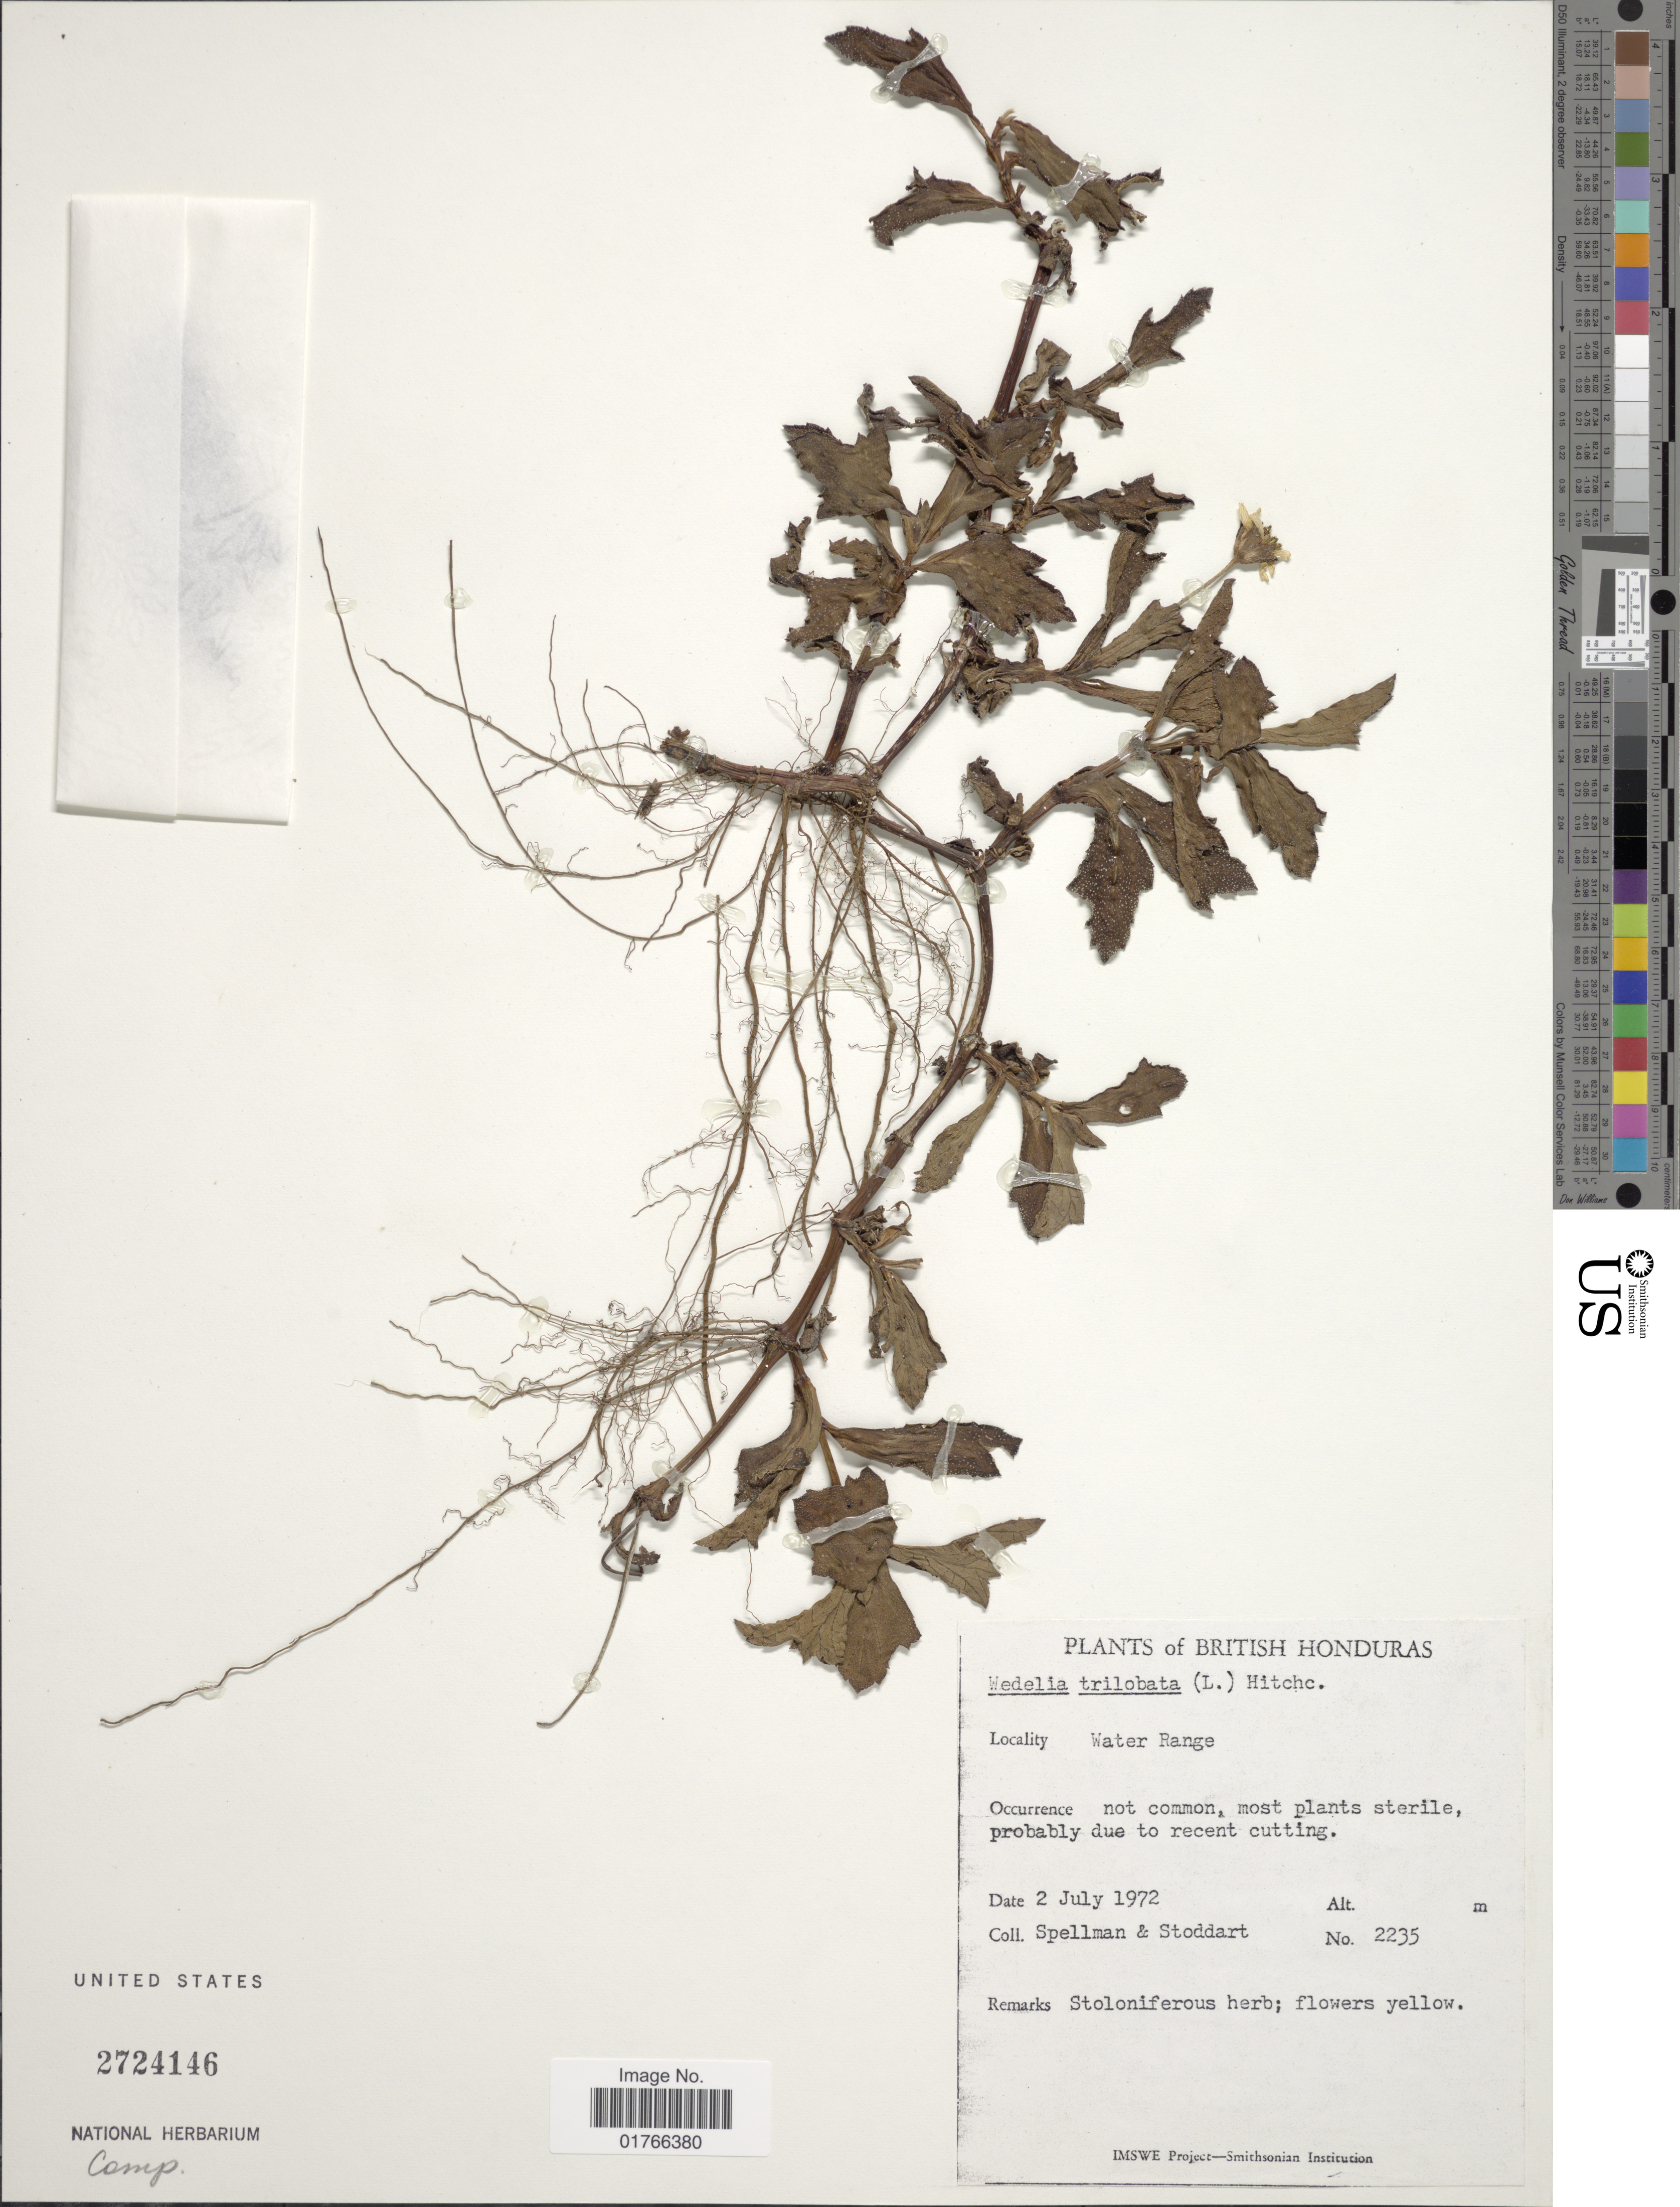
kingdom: Plantae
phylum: Tracheophyta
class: Magnoliopsida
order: Asterales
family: Asteraceae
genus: Sphagneticola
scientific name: Sphagneticola trilobata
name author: (L.) Pruski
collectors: Spellman, -- & -. Stoddart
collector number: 2235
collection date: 1972-07-02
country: Belize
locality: British Honduras, Water Range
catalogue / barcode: US 2724146